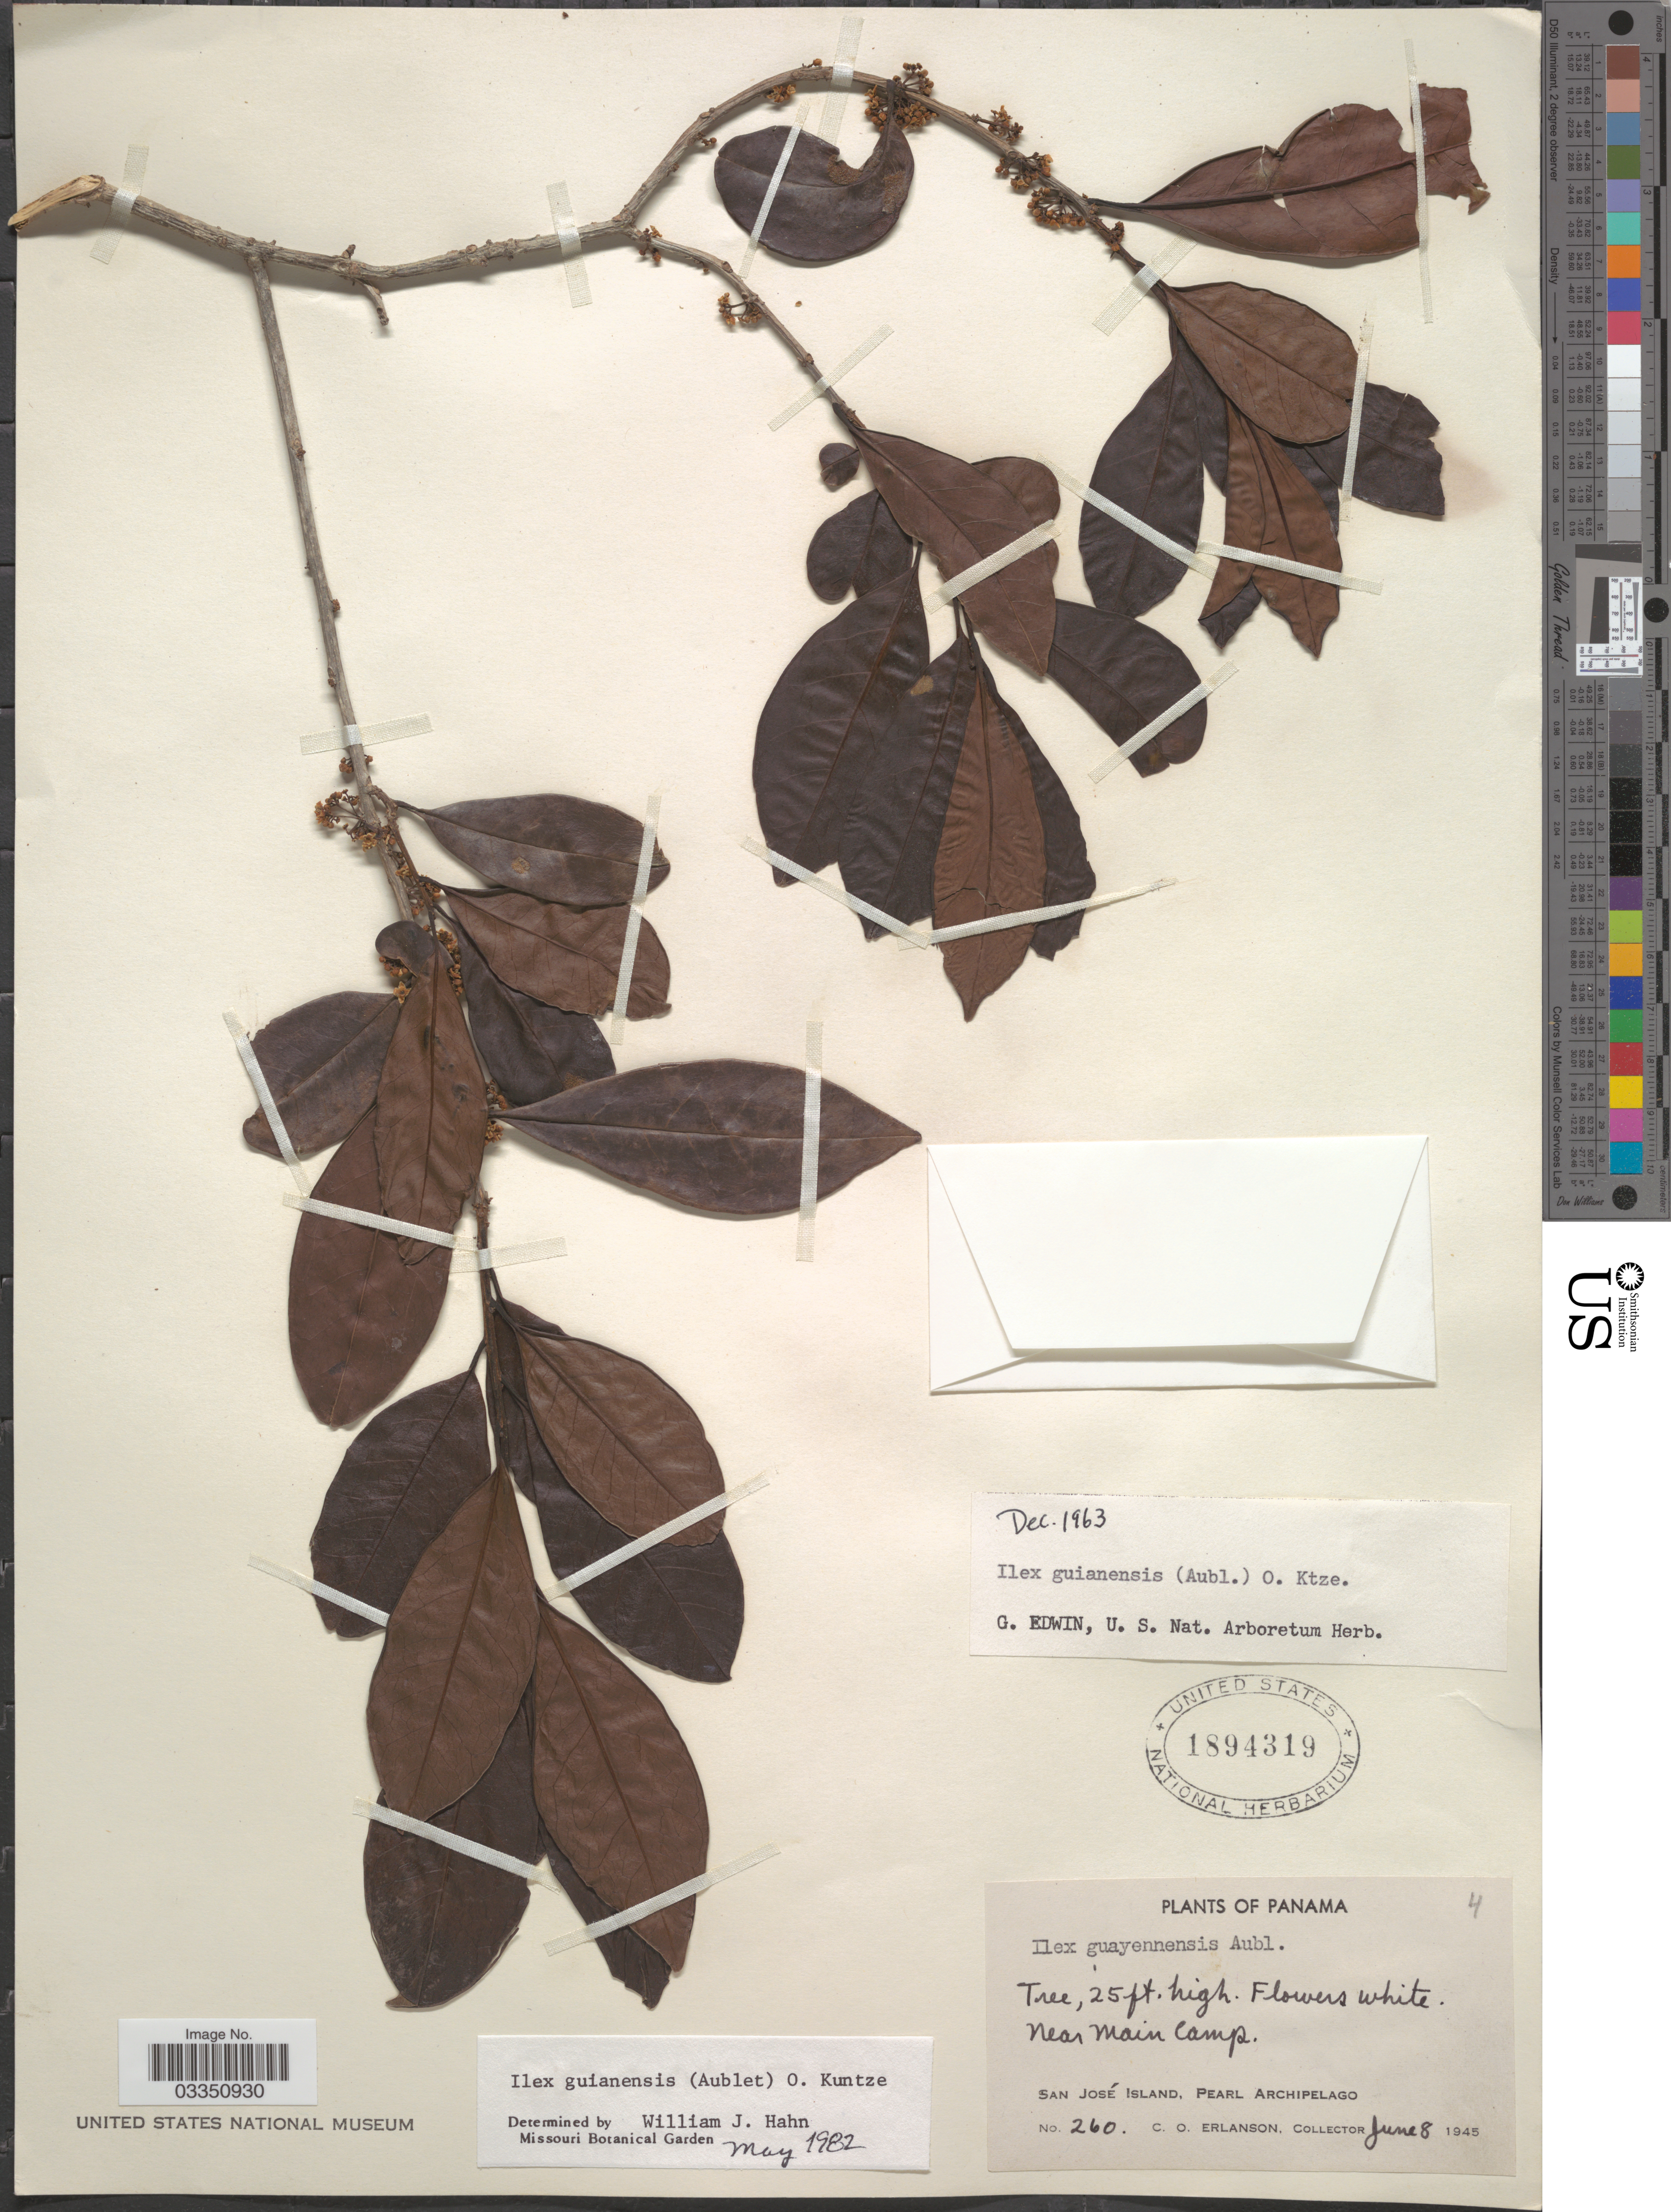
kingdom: Plantae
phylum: Tracheophyta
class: Magnoliopsida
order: Aquifoliales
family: Aquifoliaceae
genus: Ilex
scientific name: Ilex guianensis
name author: (Aubl.) Kuntze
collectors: C. O. Erlanson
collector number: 260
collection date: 1945-06-08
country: Panama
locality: Near Main Camp, San José Island, Pearl Archipelago.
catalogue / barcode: US 1894319